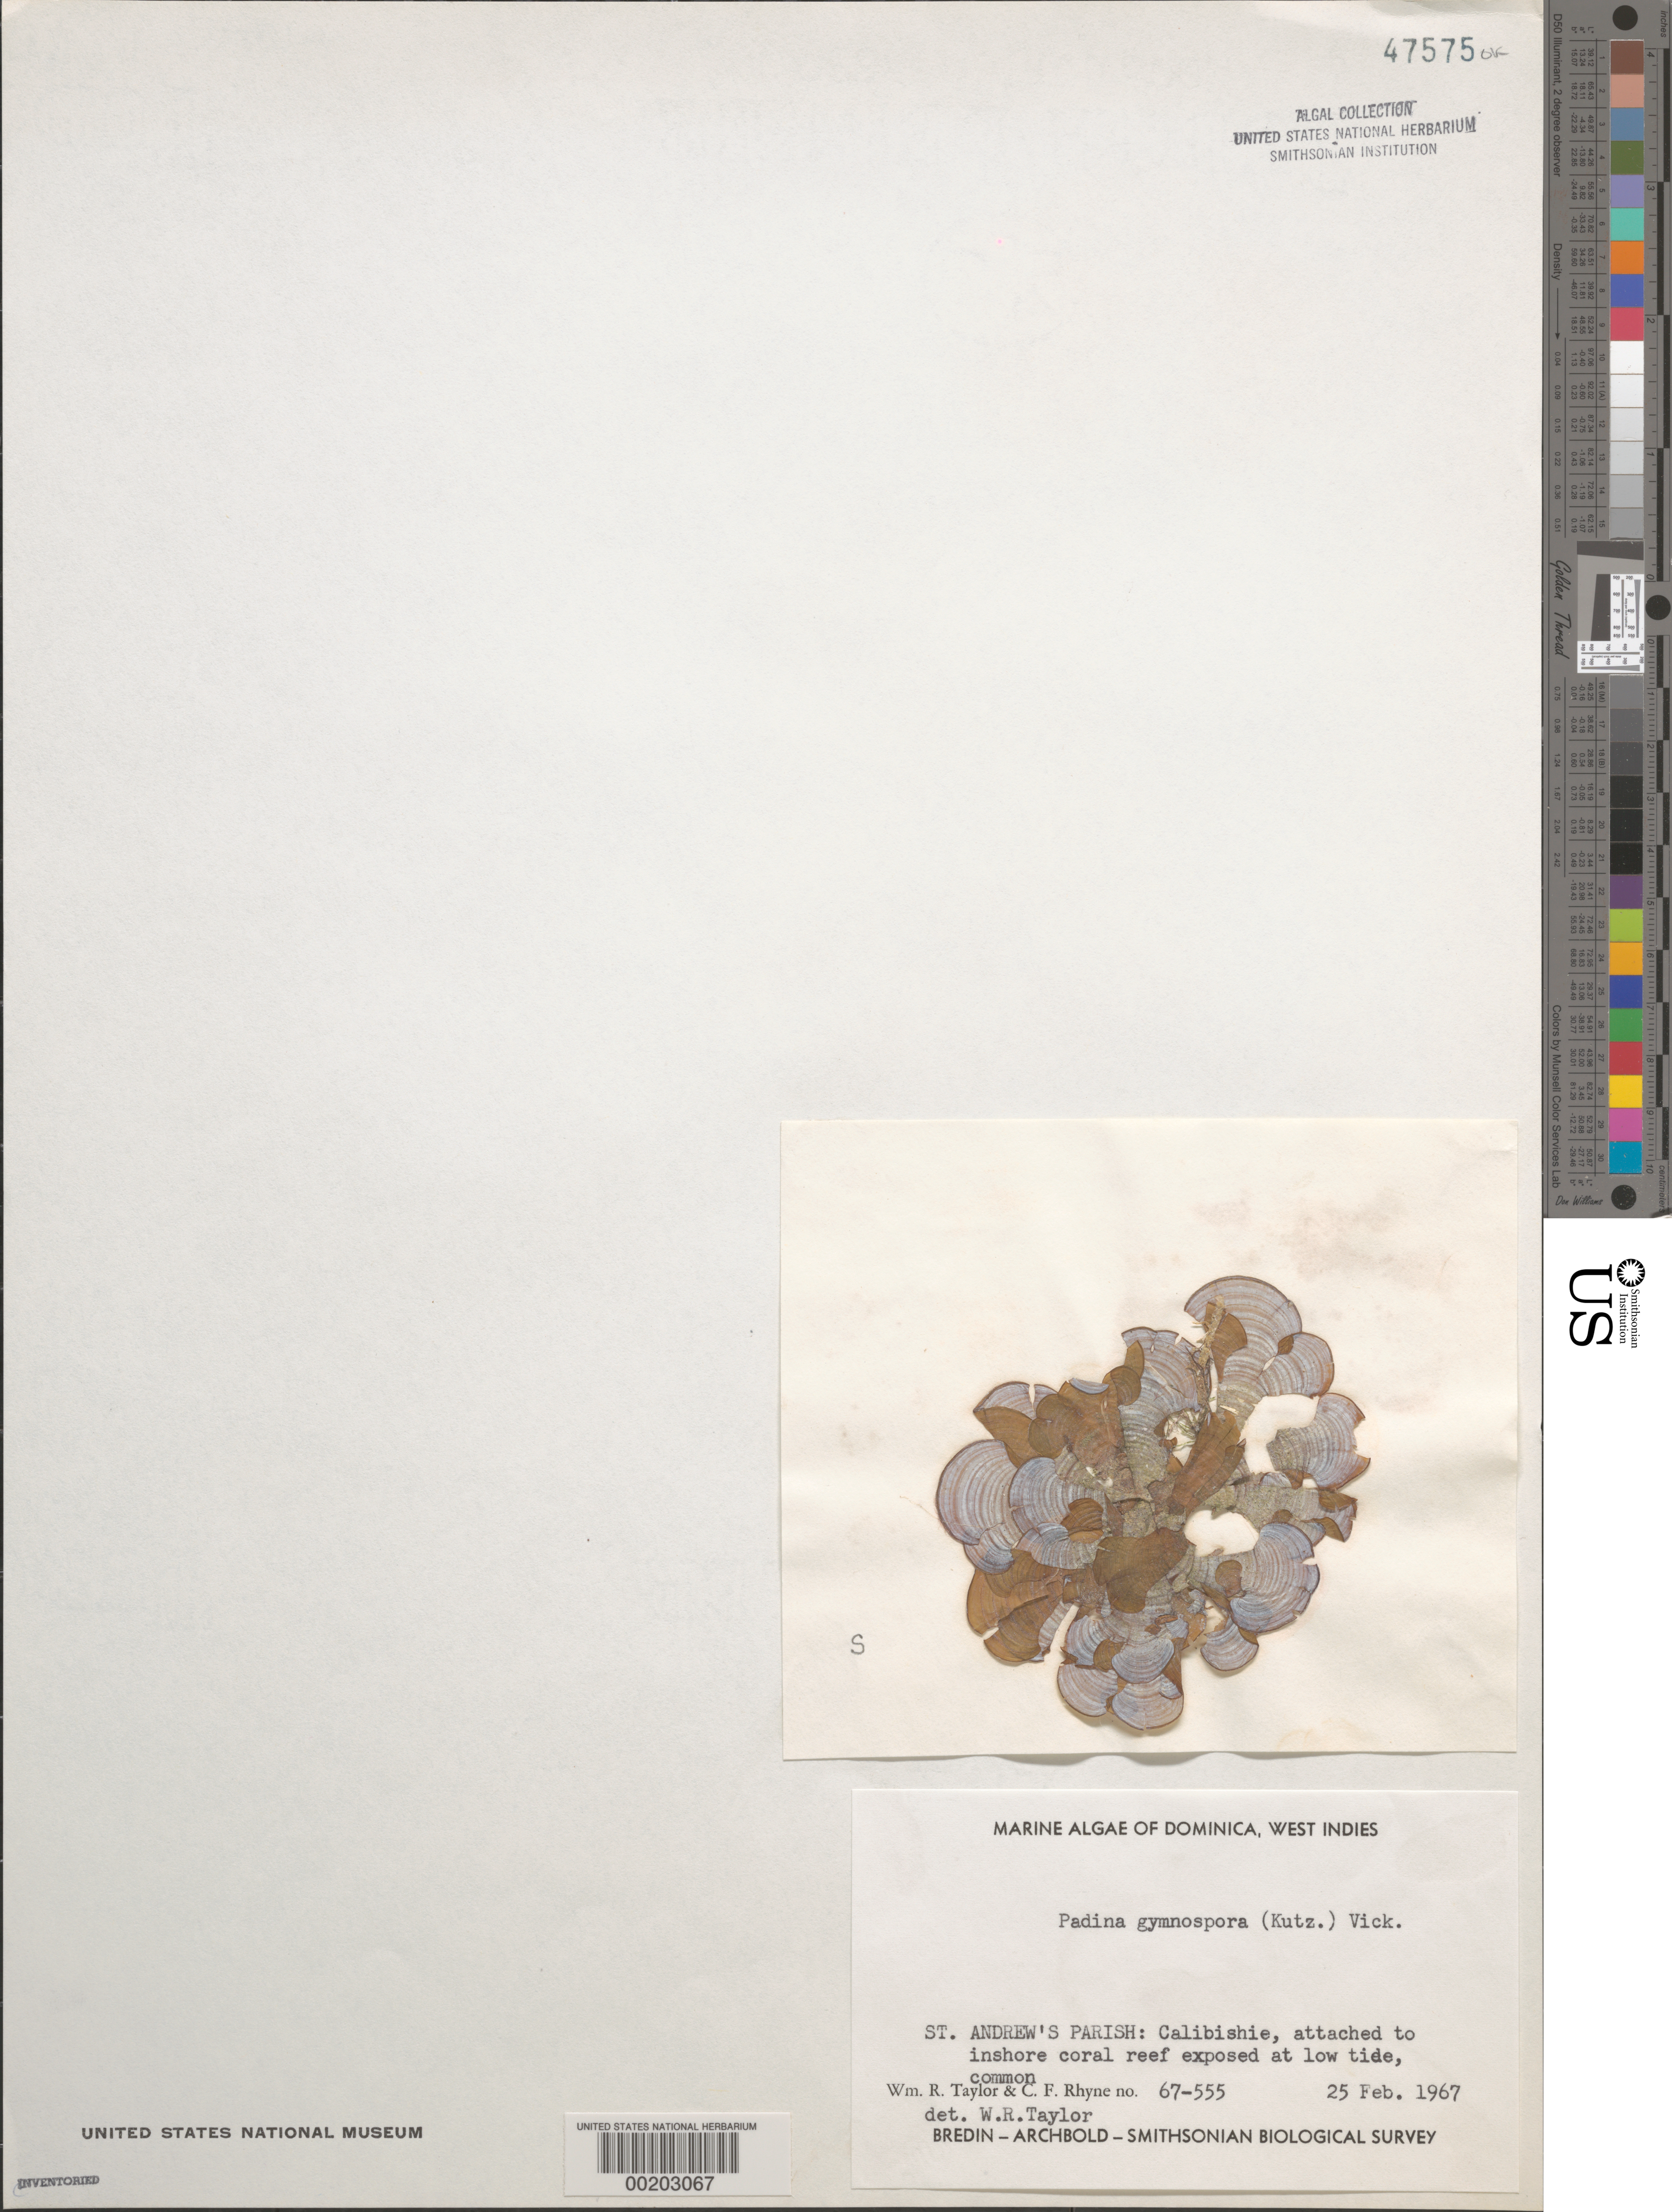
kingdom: Chromista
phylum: Ochrophyta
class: Phaeophyceae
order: Dictyotales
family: Dictyotaceae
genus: Padina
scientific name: Padina gymnospora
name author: (Kütz.) O.G. Sond.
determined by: Taylor, William R.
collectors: W. R. Taylor & C. Rhyne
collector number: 67-555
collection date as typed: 25 Feb 1967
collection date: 1967-02-25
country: Dominica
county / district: St. Andrew's Parish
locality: Calibishie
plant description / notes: Bredin-Archbold-Smithsonian Biological Survey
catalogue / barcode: US 47575